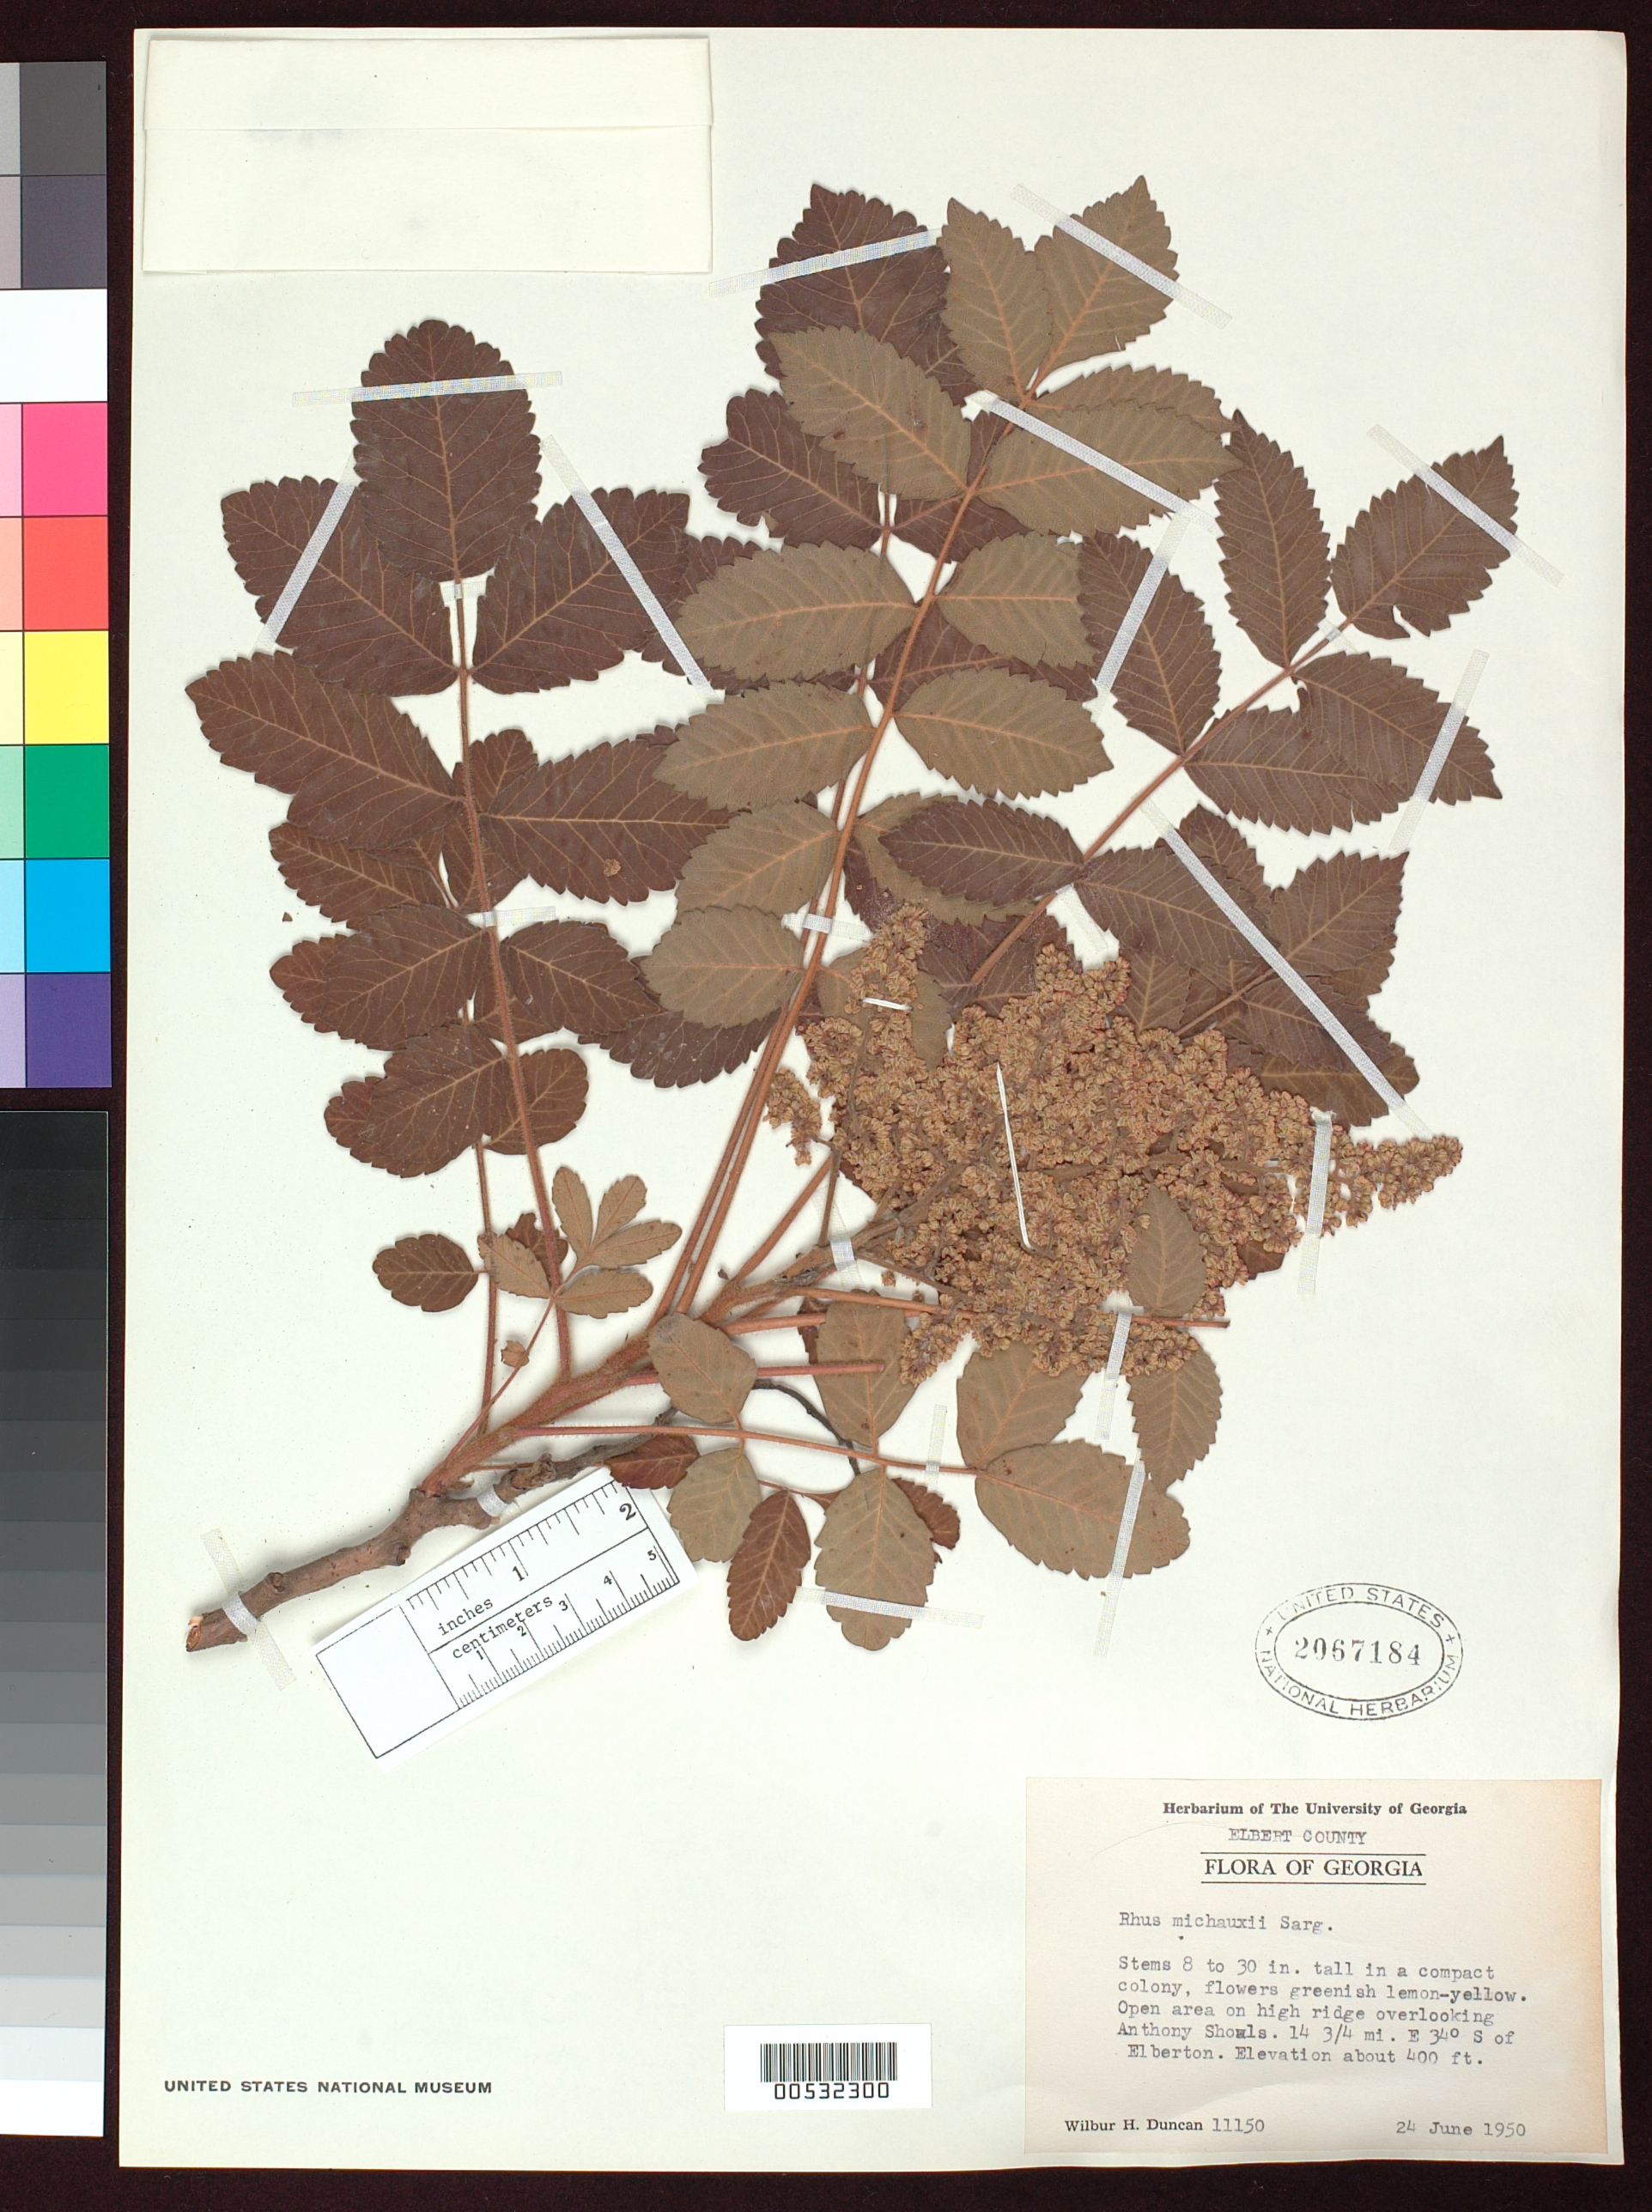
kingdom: Plantae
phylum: Tracheophyta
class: Magnoliopsida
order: Sapindales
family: Anacardiaceae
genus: Rhus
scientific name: Rhus michauxii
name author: Sarg.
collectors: W. H. Duncan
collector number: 11150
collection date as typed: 24 Jun 1950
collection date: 1950-06-24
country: United States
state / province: Georgia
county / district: Elbert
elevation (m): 121.9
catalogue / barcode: US 2067184